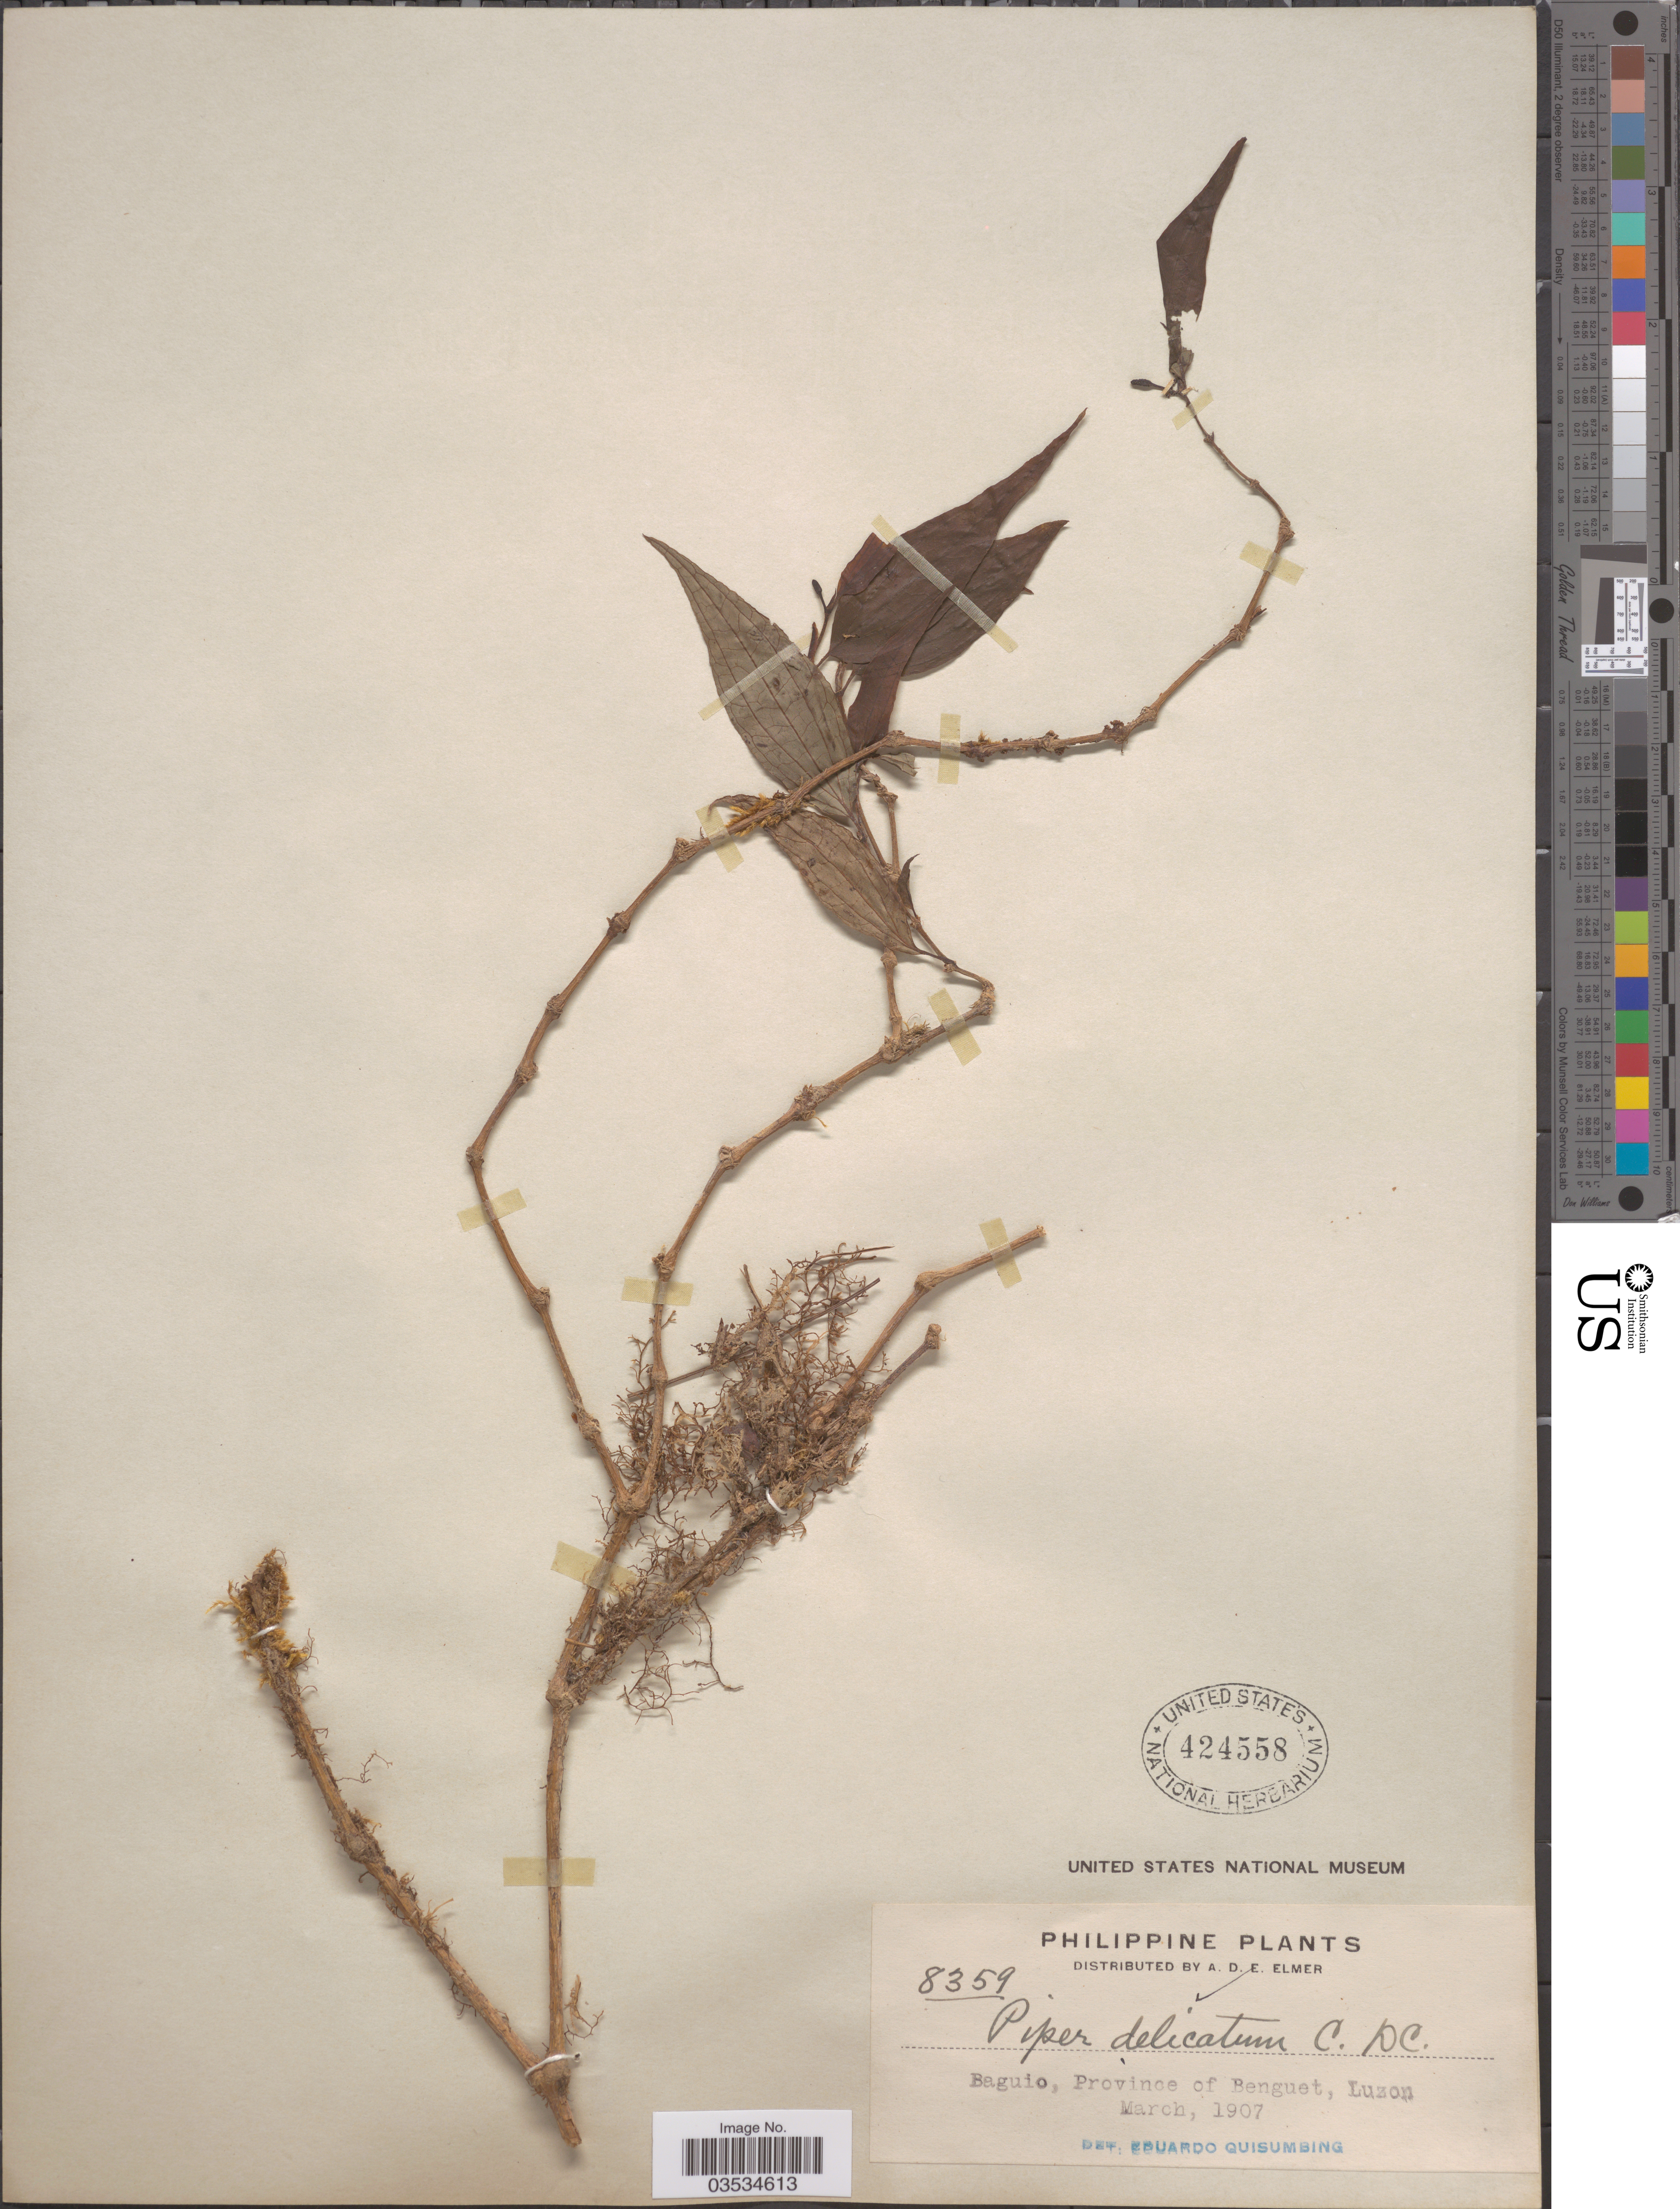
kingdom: Plantae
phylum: Tracheophyta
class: Magnoliopsida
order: Piperales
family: Piperaceae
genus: Piper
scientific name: Piper delicatum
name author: C. DC. in Elmer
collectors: A. D. E. Elmer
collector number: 8359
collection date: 1907-03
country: Philippines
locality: Baguio, Province of Benguet, Luzon.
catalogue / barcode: US 424558